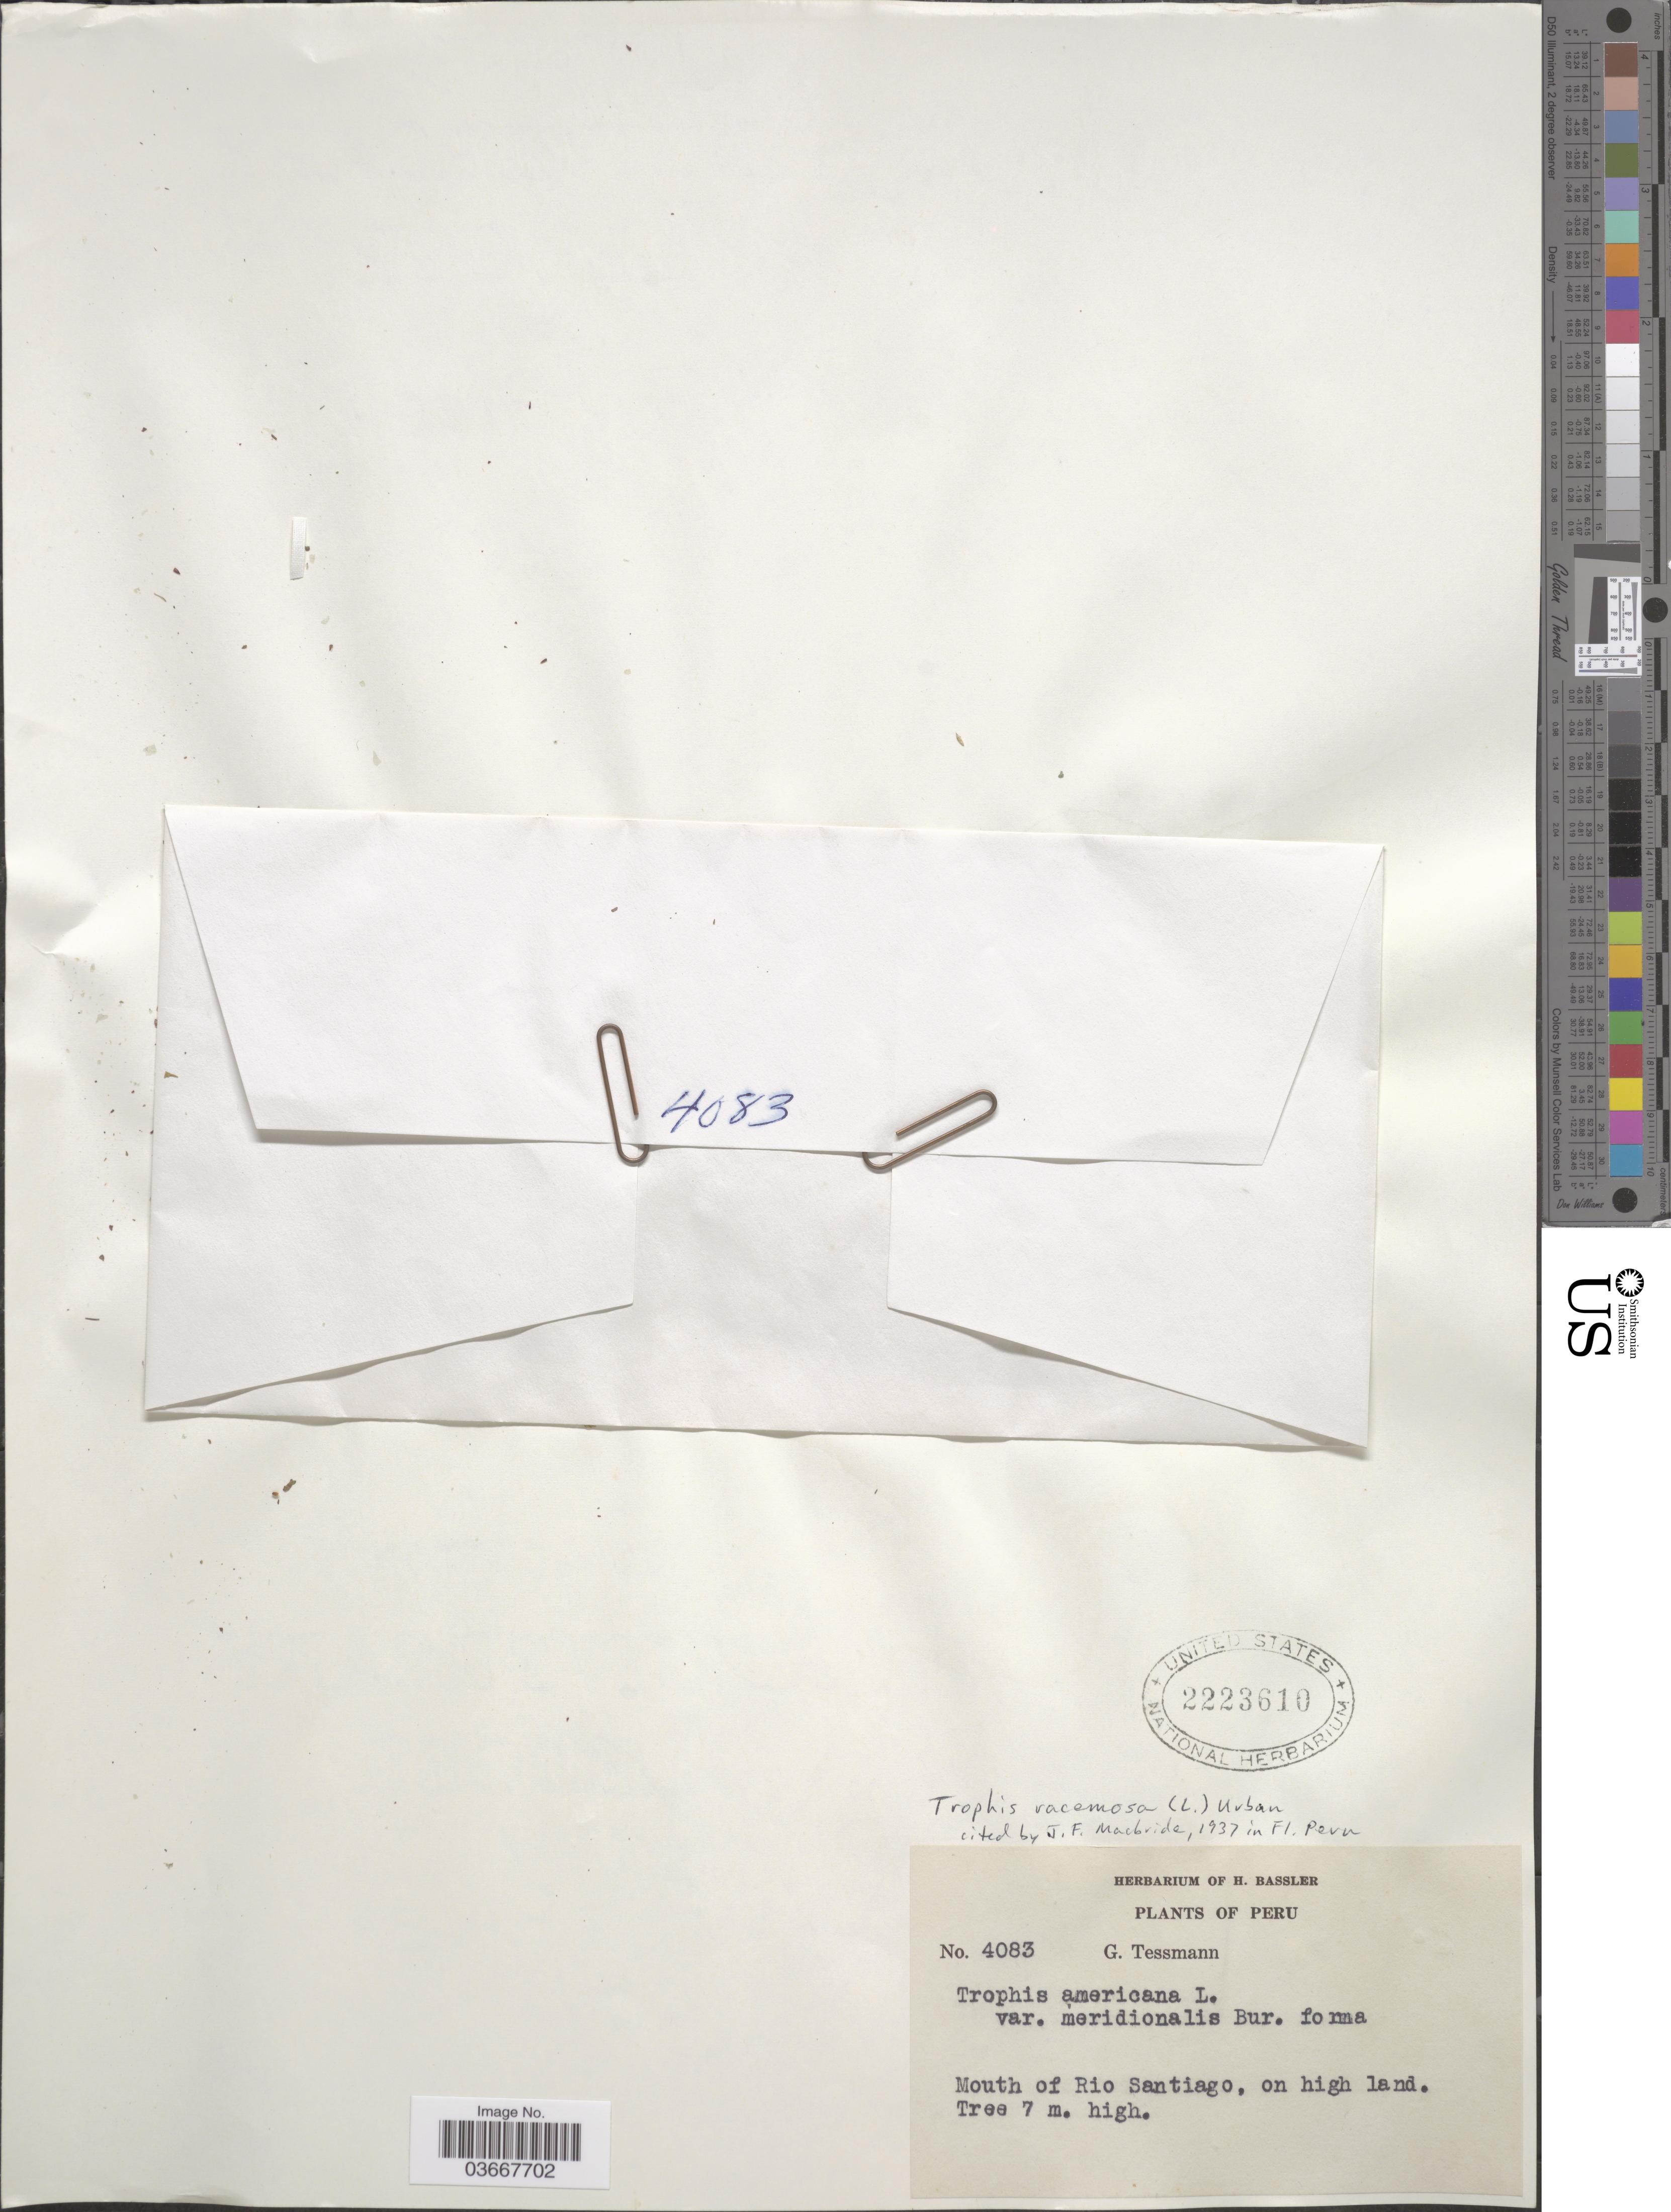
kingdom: Plantae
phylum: Tracheophyta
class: Magnoliopsida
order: Rosales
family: Moraceae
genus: Trophis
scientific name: Trophis racemosa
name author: (L.) Urb.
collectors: G. Tessmann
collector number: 4083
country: Peru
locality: Mouth of Rio Santiago, on high land.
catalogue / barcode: US 2223610